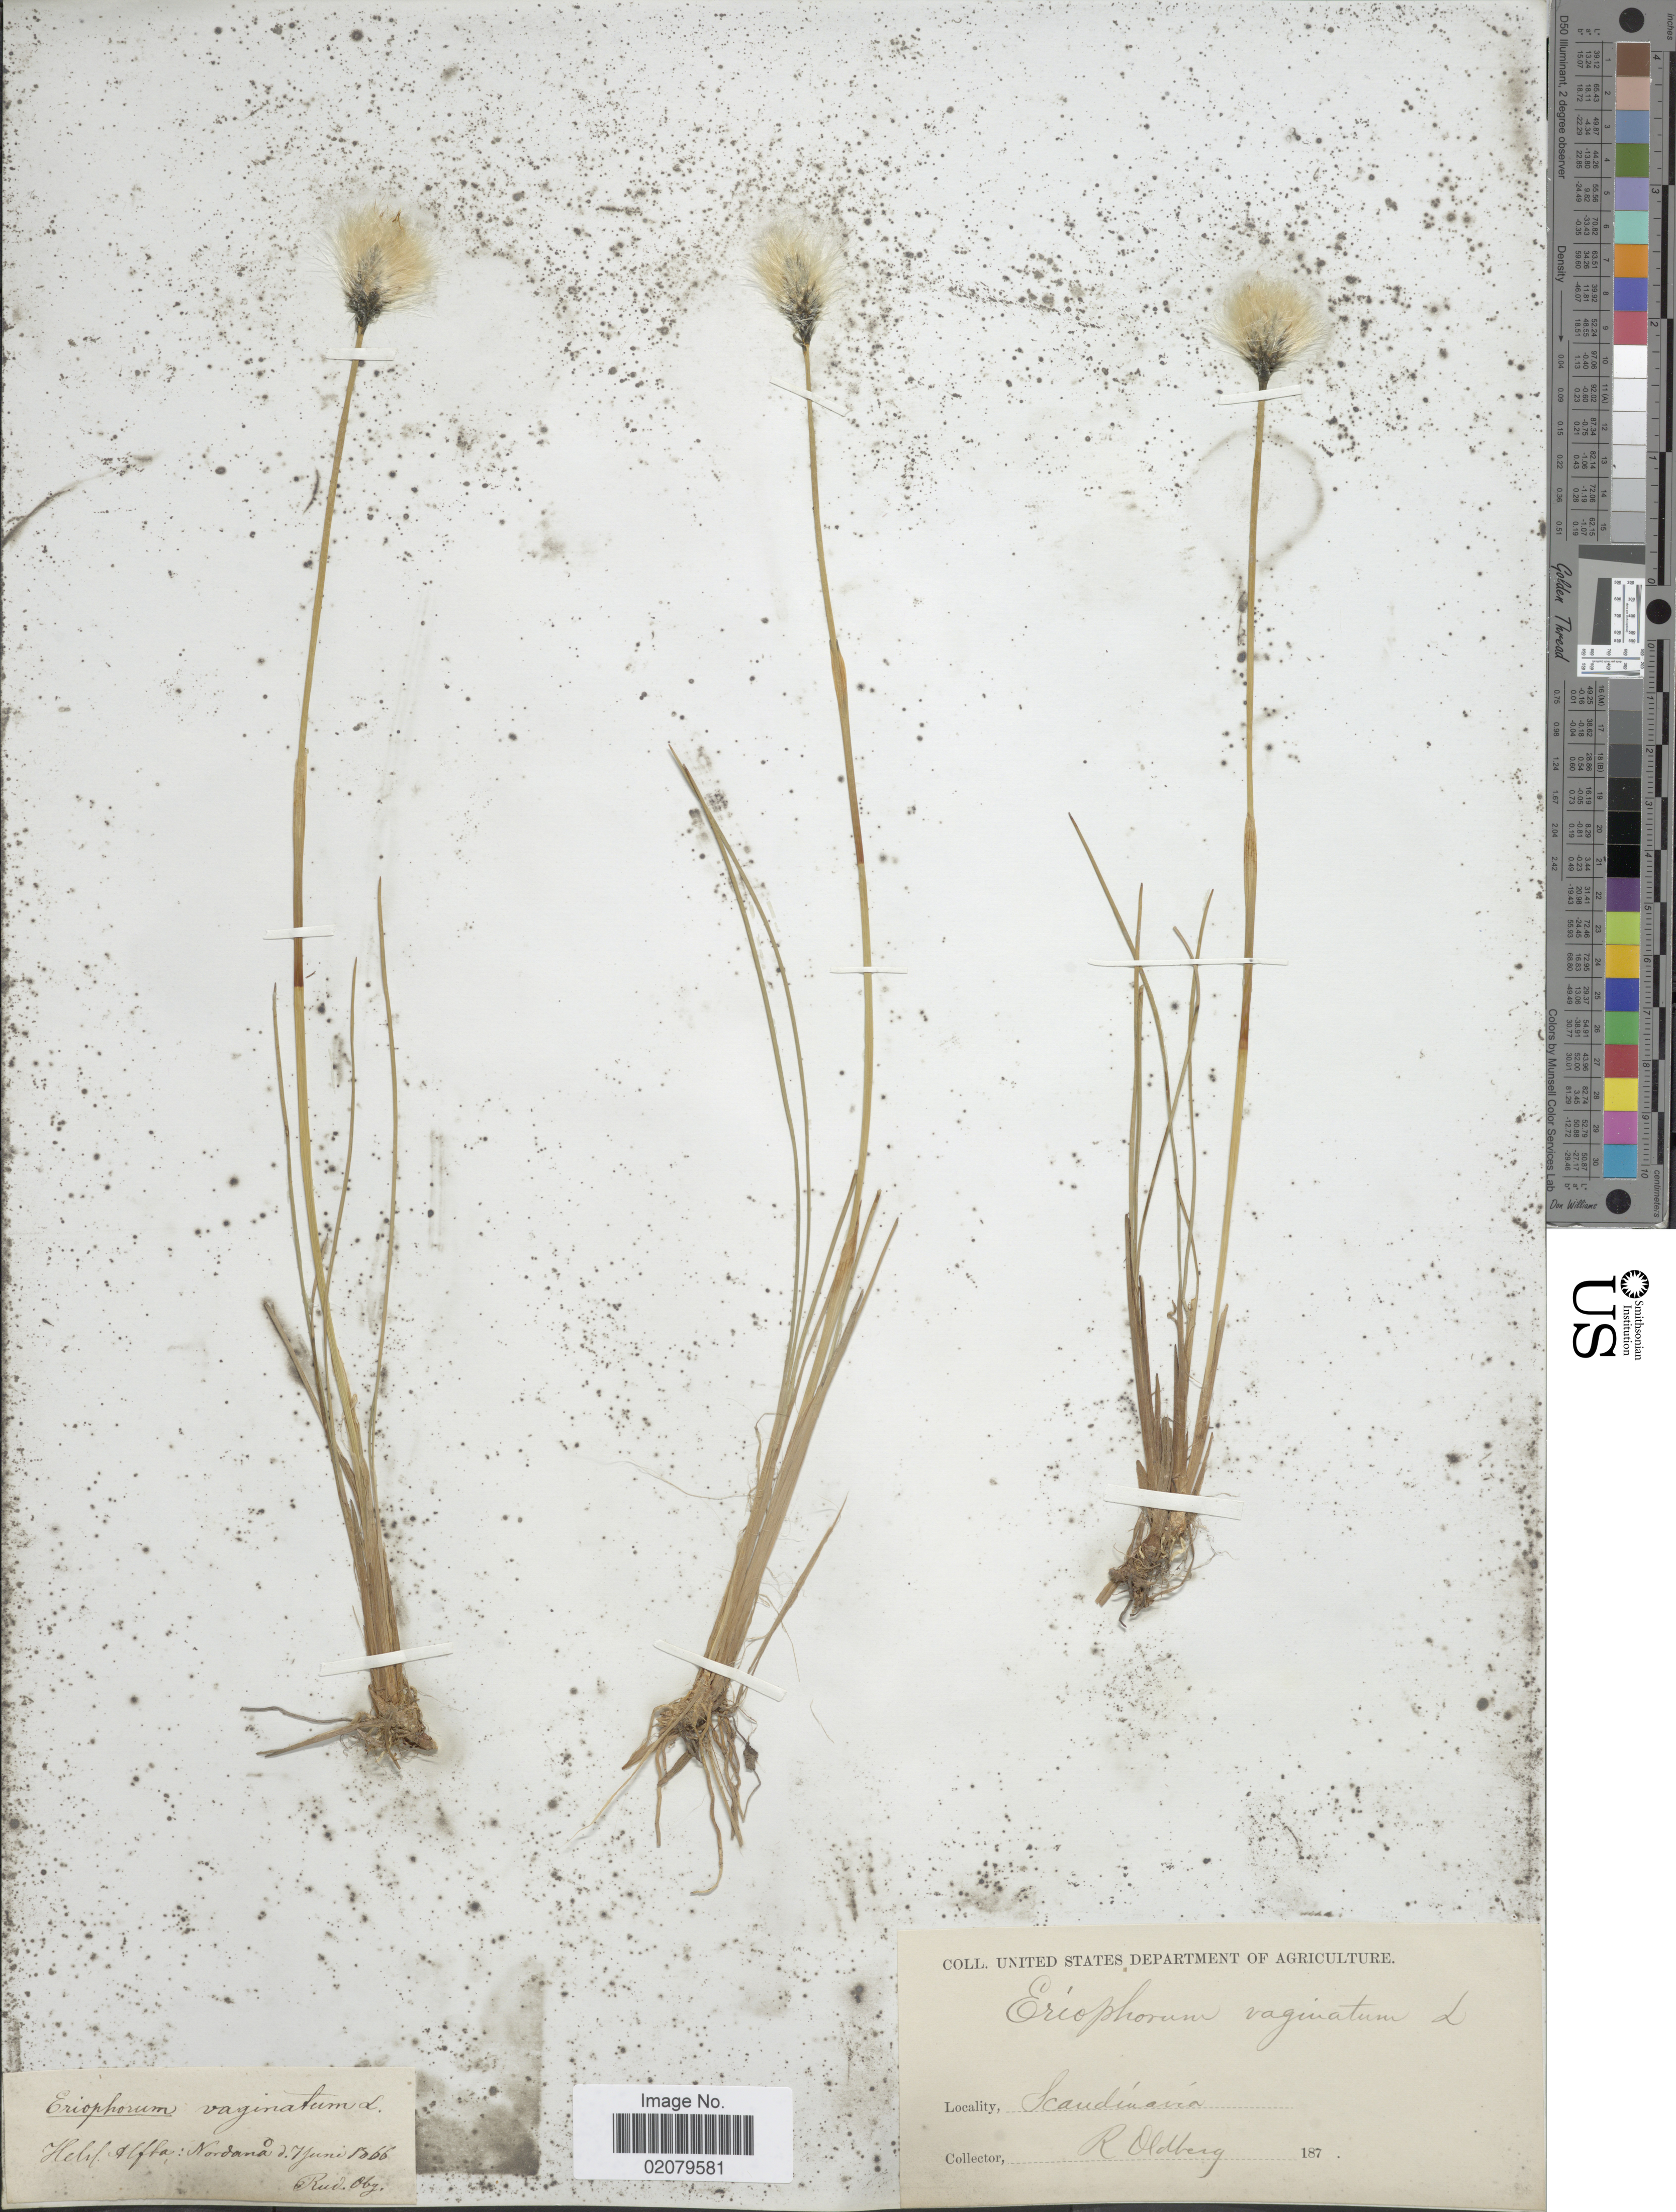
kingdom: Plantae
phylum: Tracheophyta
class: Liliopsida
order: Poales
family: Cyperaceae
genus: Eriophorum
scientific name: Eriophorum vaginatum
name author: L.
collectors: R. Oldberg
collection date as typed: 187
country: Sweden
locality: Scandinavia